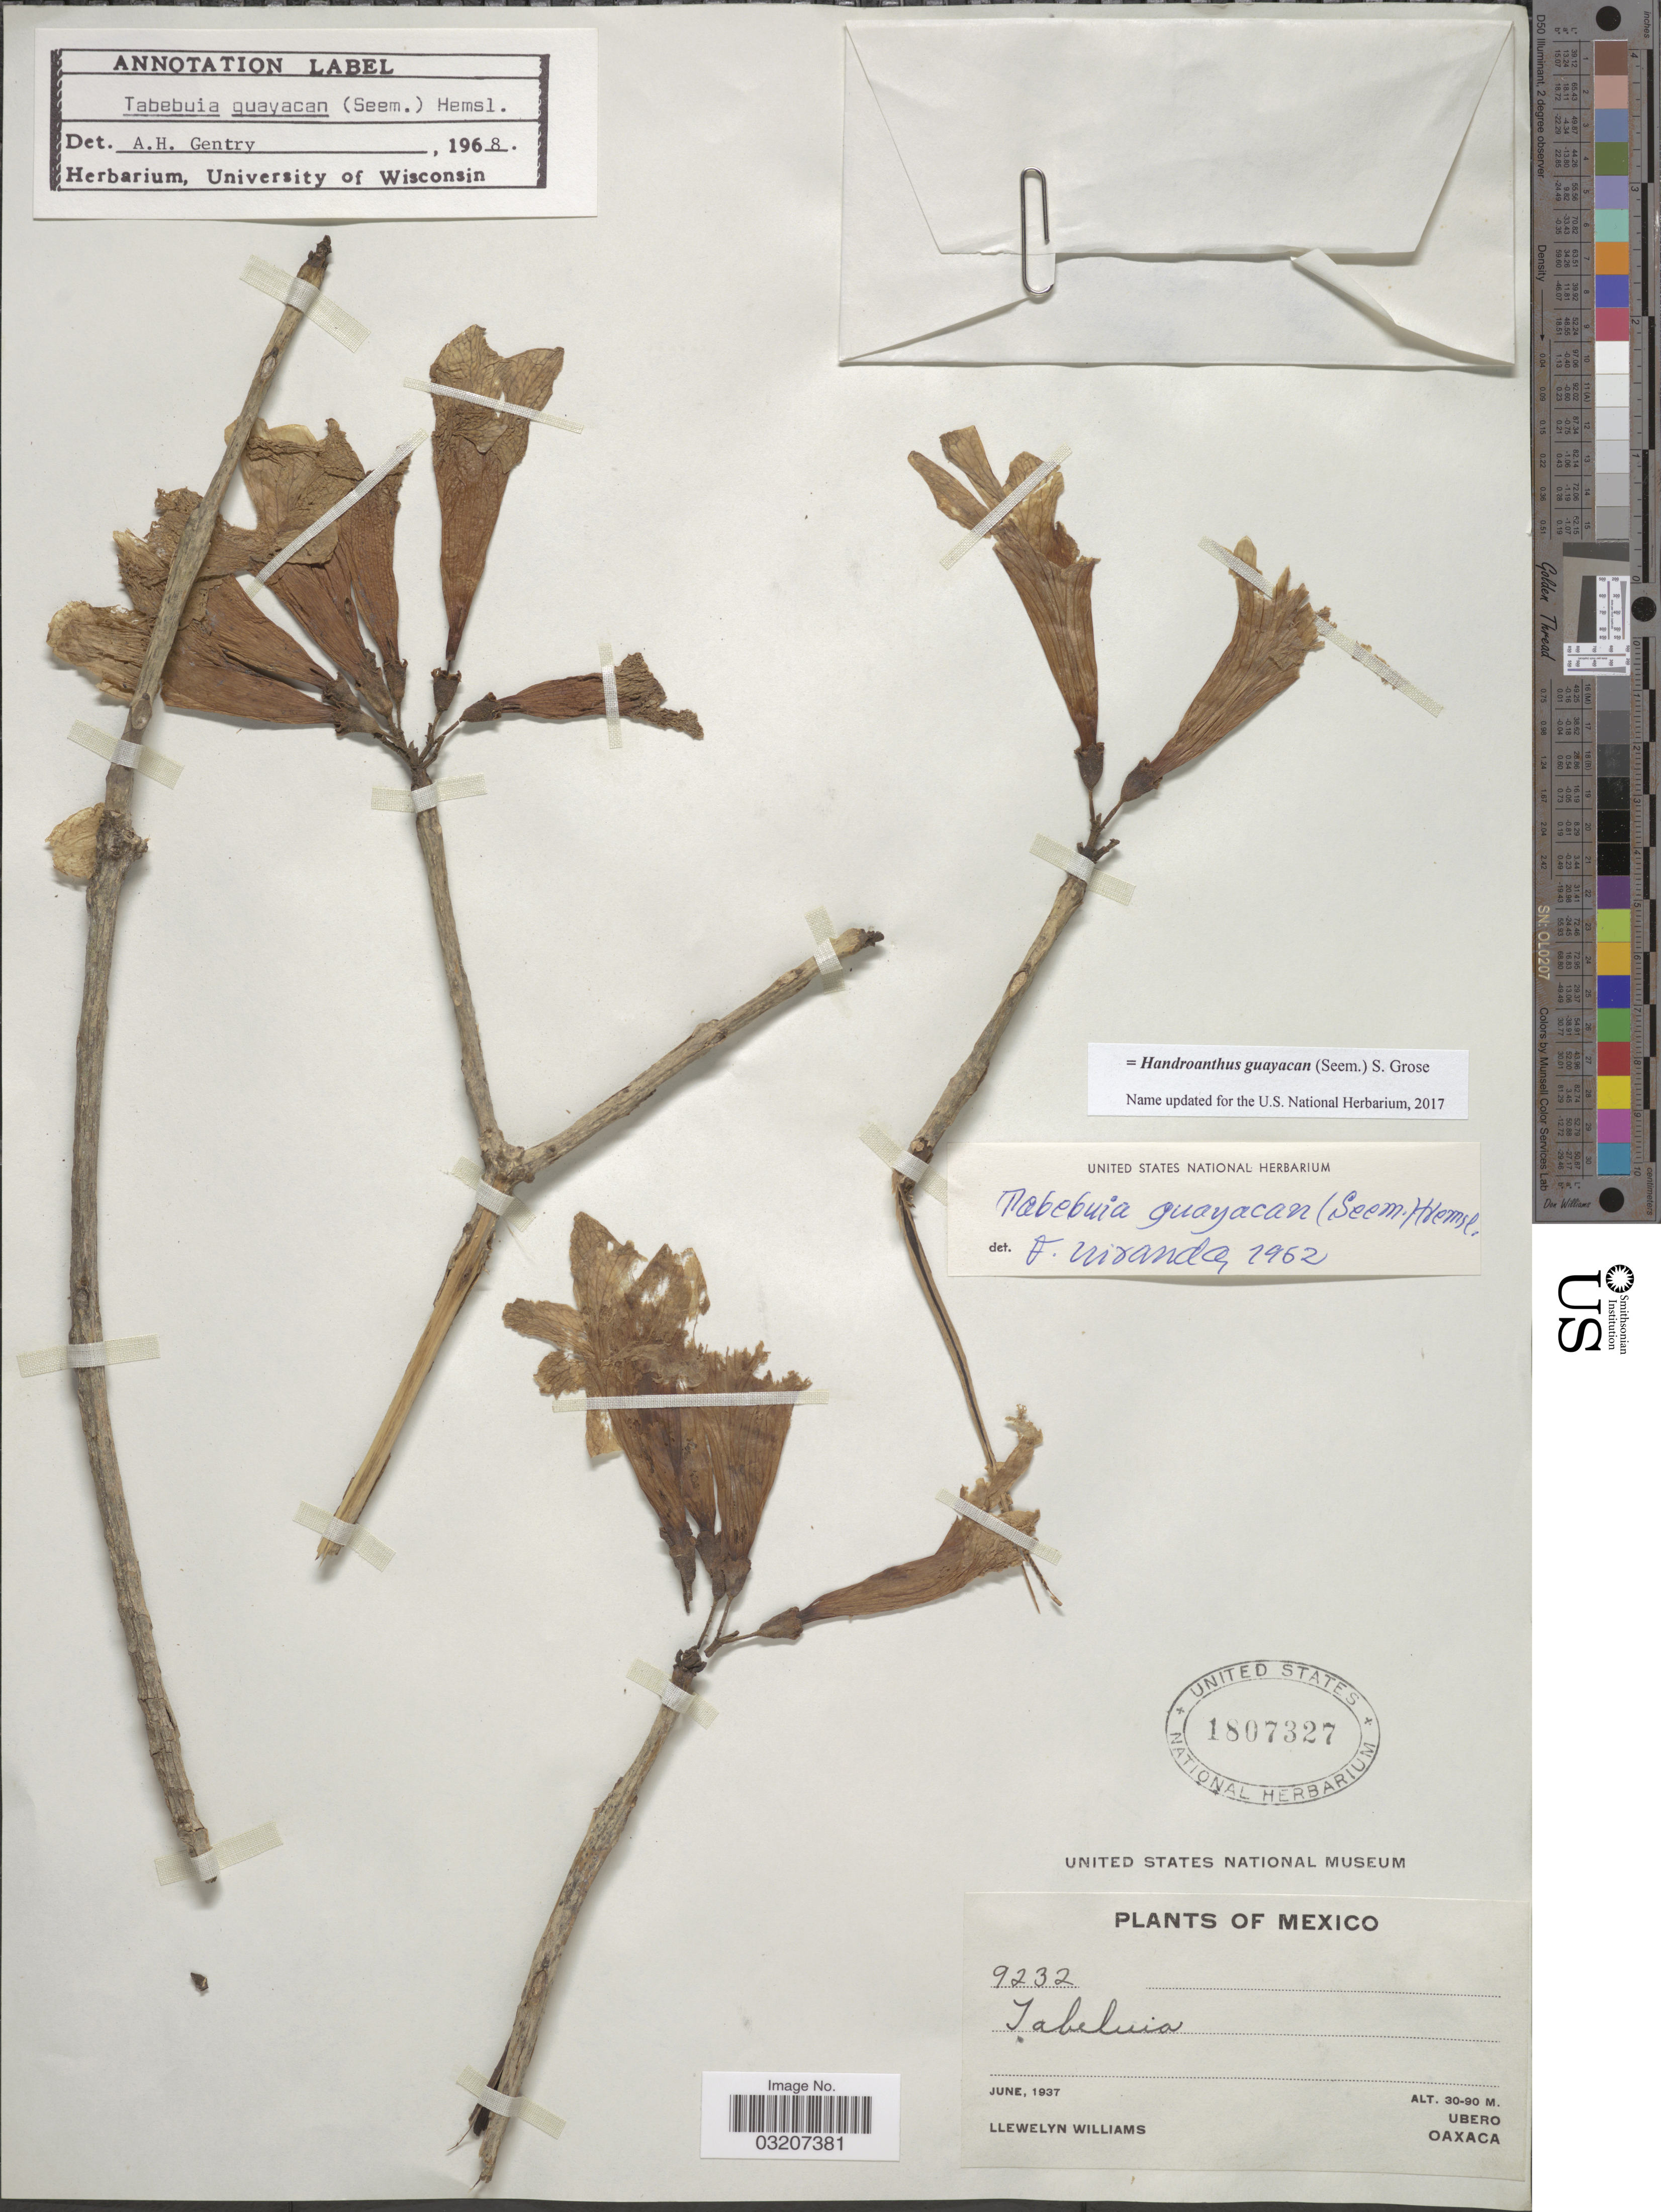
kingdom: Plantae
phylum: Tracheophyta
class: Magnoliopsida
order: Lamiales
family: Bignoniaceae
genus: Handroanthus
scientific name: Handroanthus guayacan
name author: (Seem.) S.O. Grose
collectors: Ll. Williams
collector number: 9232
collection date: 1937-06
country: Mexico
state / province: Oaxaca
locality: Ubero.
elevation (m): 30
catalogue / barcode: US 1807327